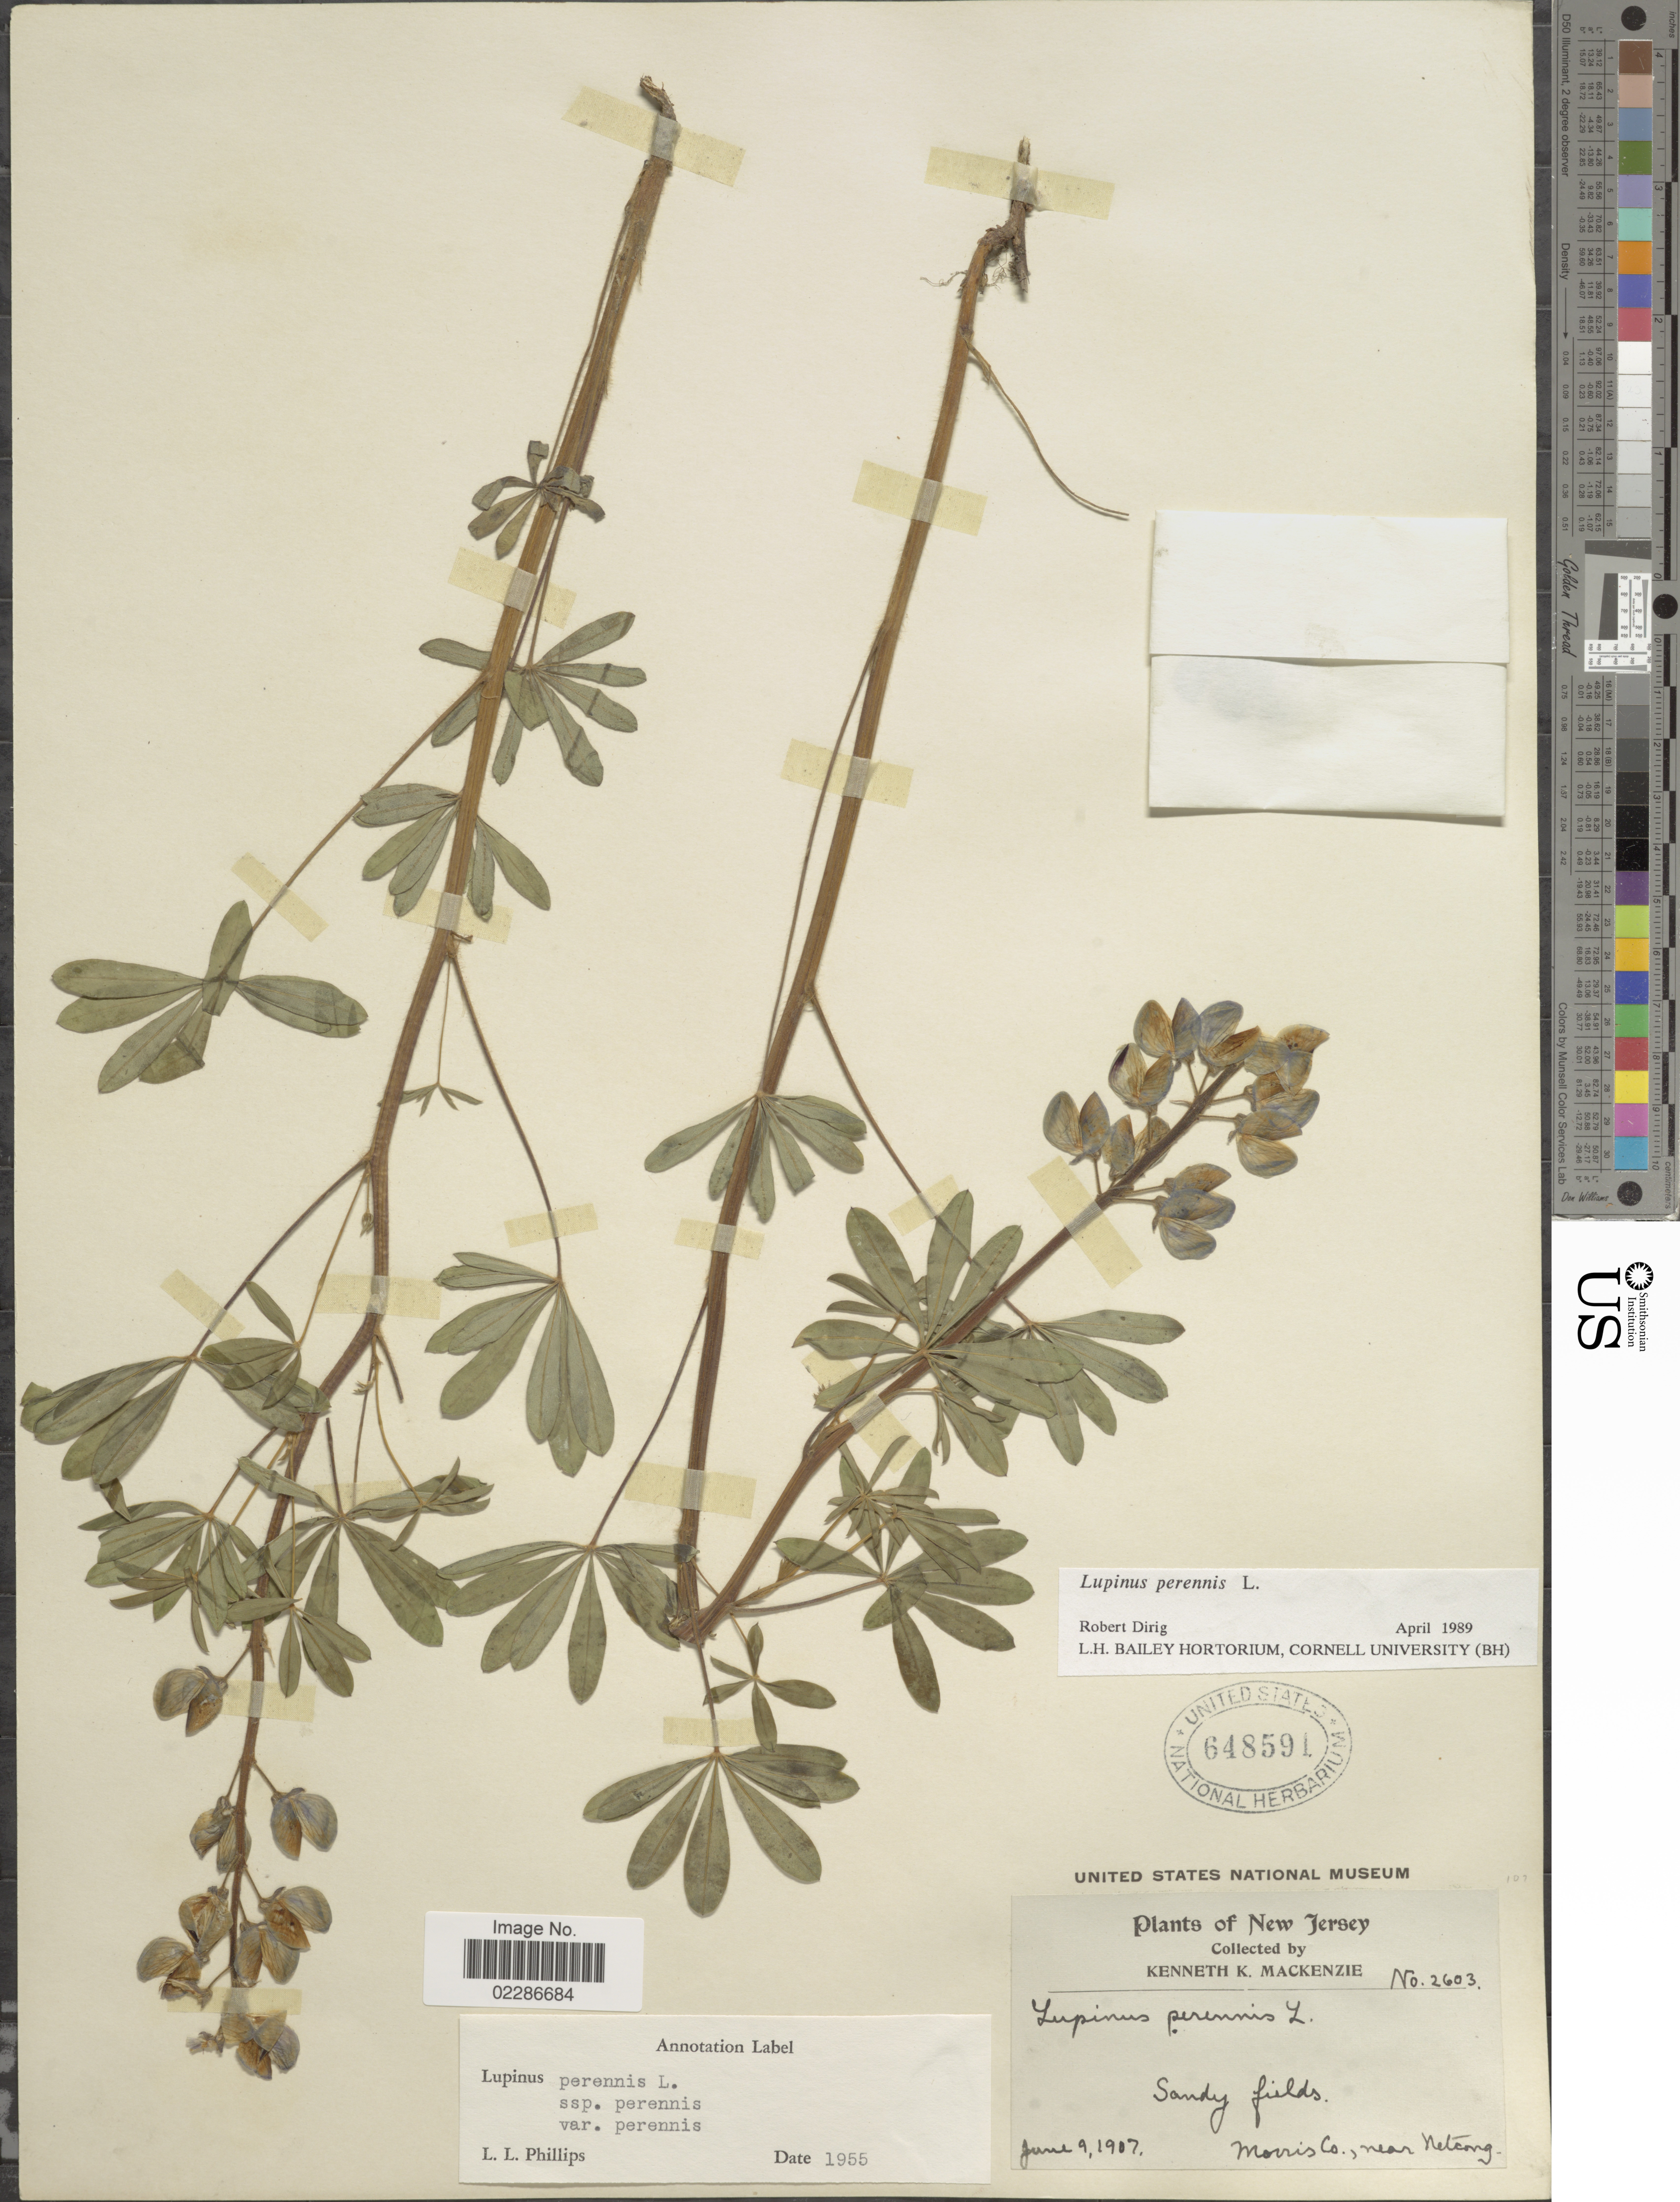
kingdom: Plantae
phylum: Tracheophyta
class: Magnoliopsida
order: Fabales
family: Fabaceae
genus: Lupinus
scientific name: Lupinus perennis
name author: L.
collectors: K. K. Mackenzie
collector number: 2603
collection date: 1907-06-09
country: United States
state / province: New Jersey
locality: Sandy fields, Morris Co., near Nelcong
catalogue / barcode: US 648591